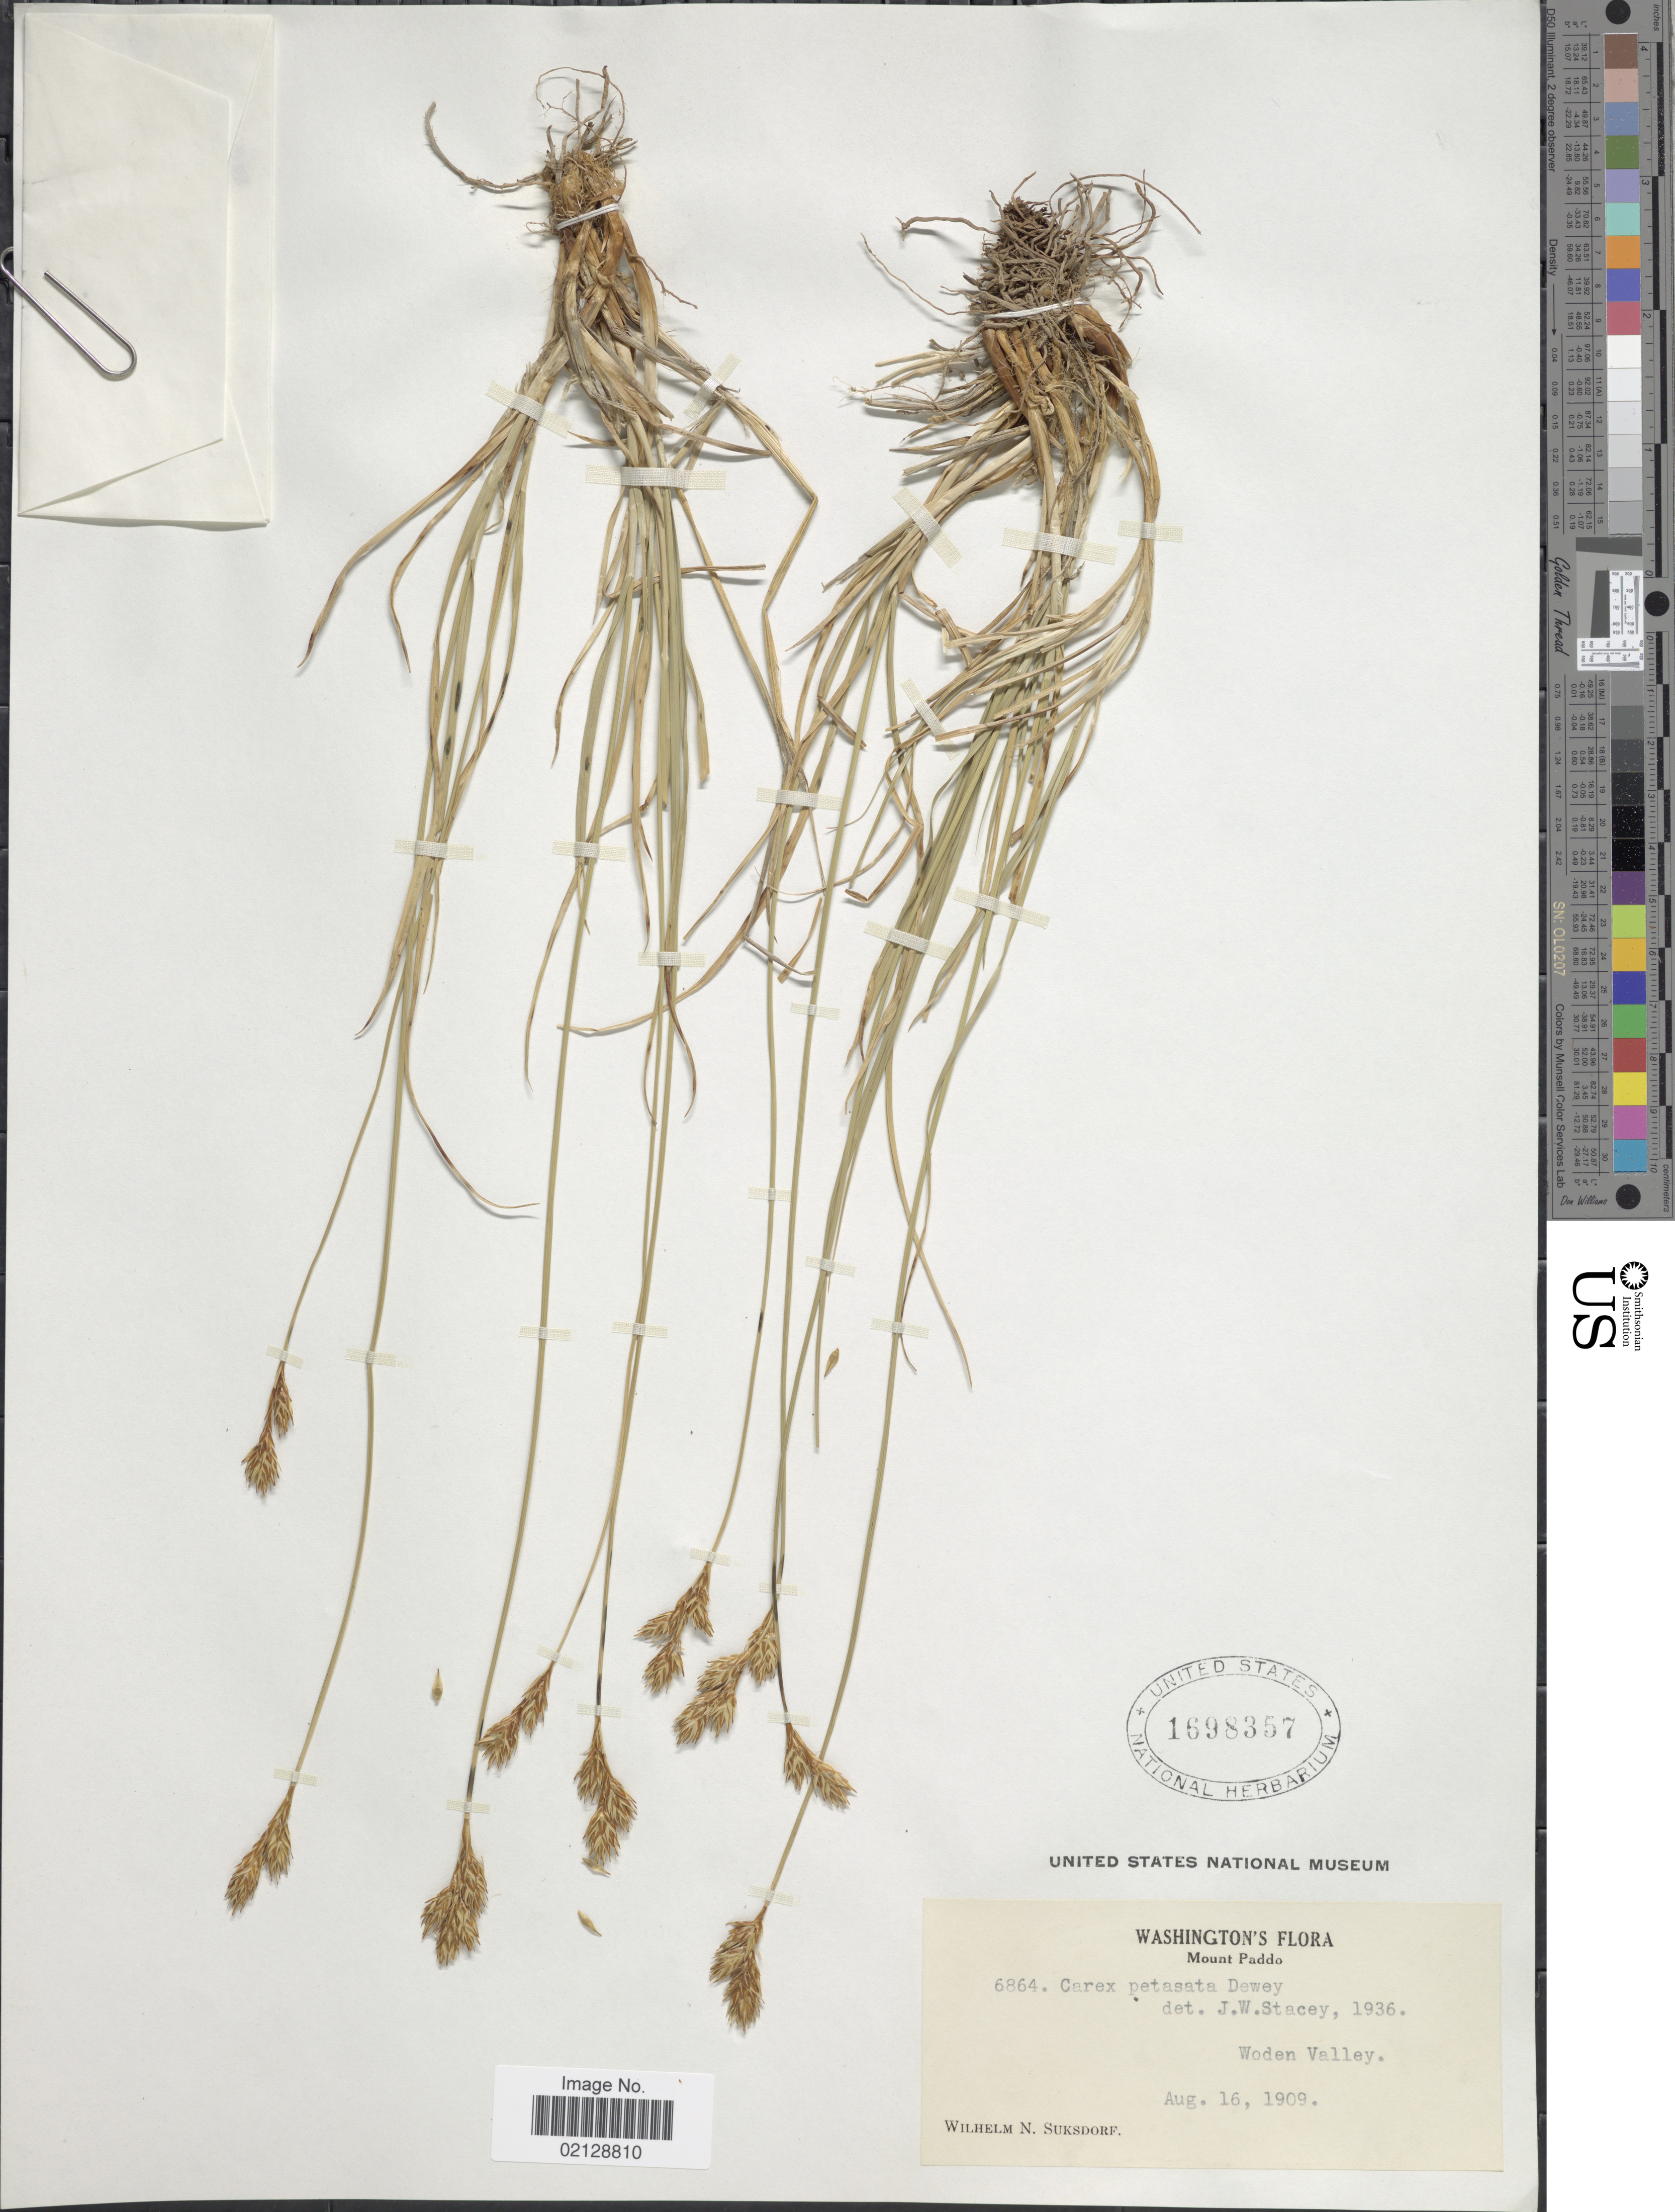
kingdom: Plantae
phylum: Tracheophyta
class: Liliopsida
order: Poales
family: Cyperaceae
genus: Carex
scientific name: Carex petasata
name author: Dewey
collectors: W. N. Suksdorf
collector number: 6864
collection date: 1909-08-16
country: United States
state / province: Washington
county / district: Skamania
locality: Mount Paddo, Woden Valley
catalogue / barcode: US 1698357